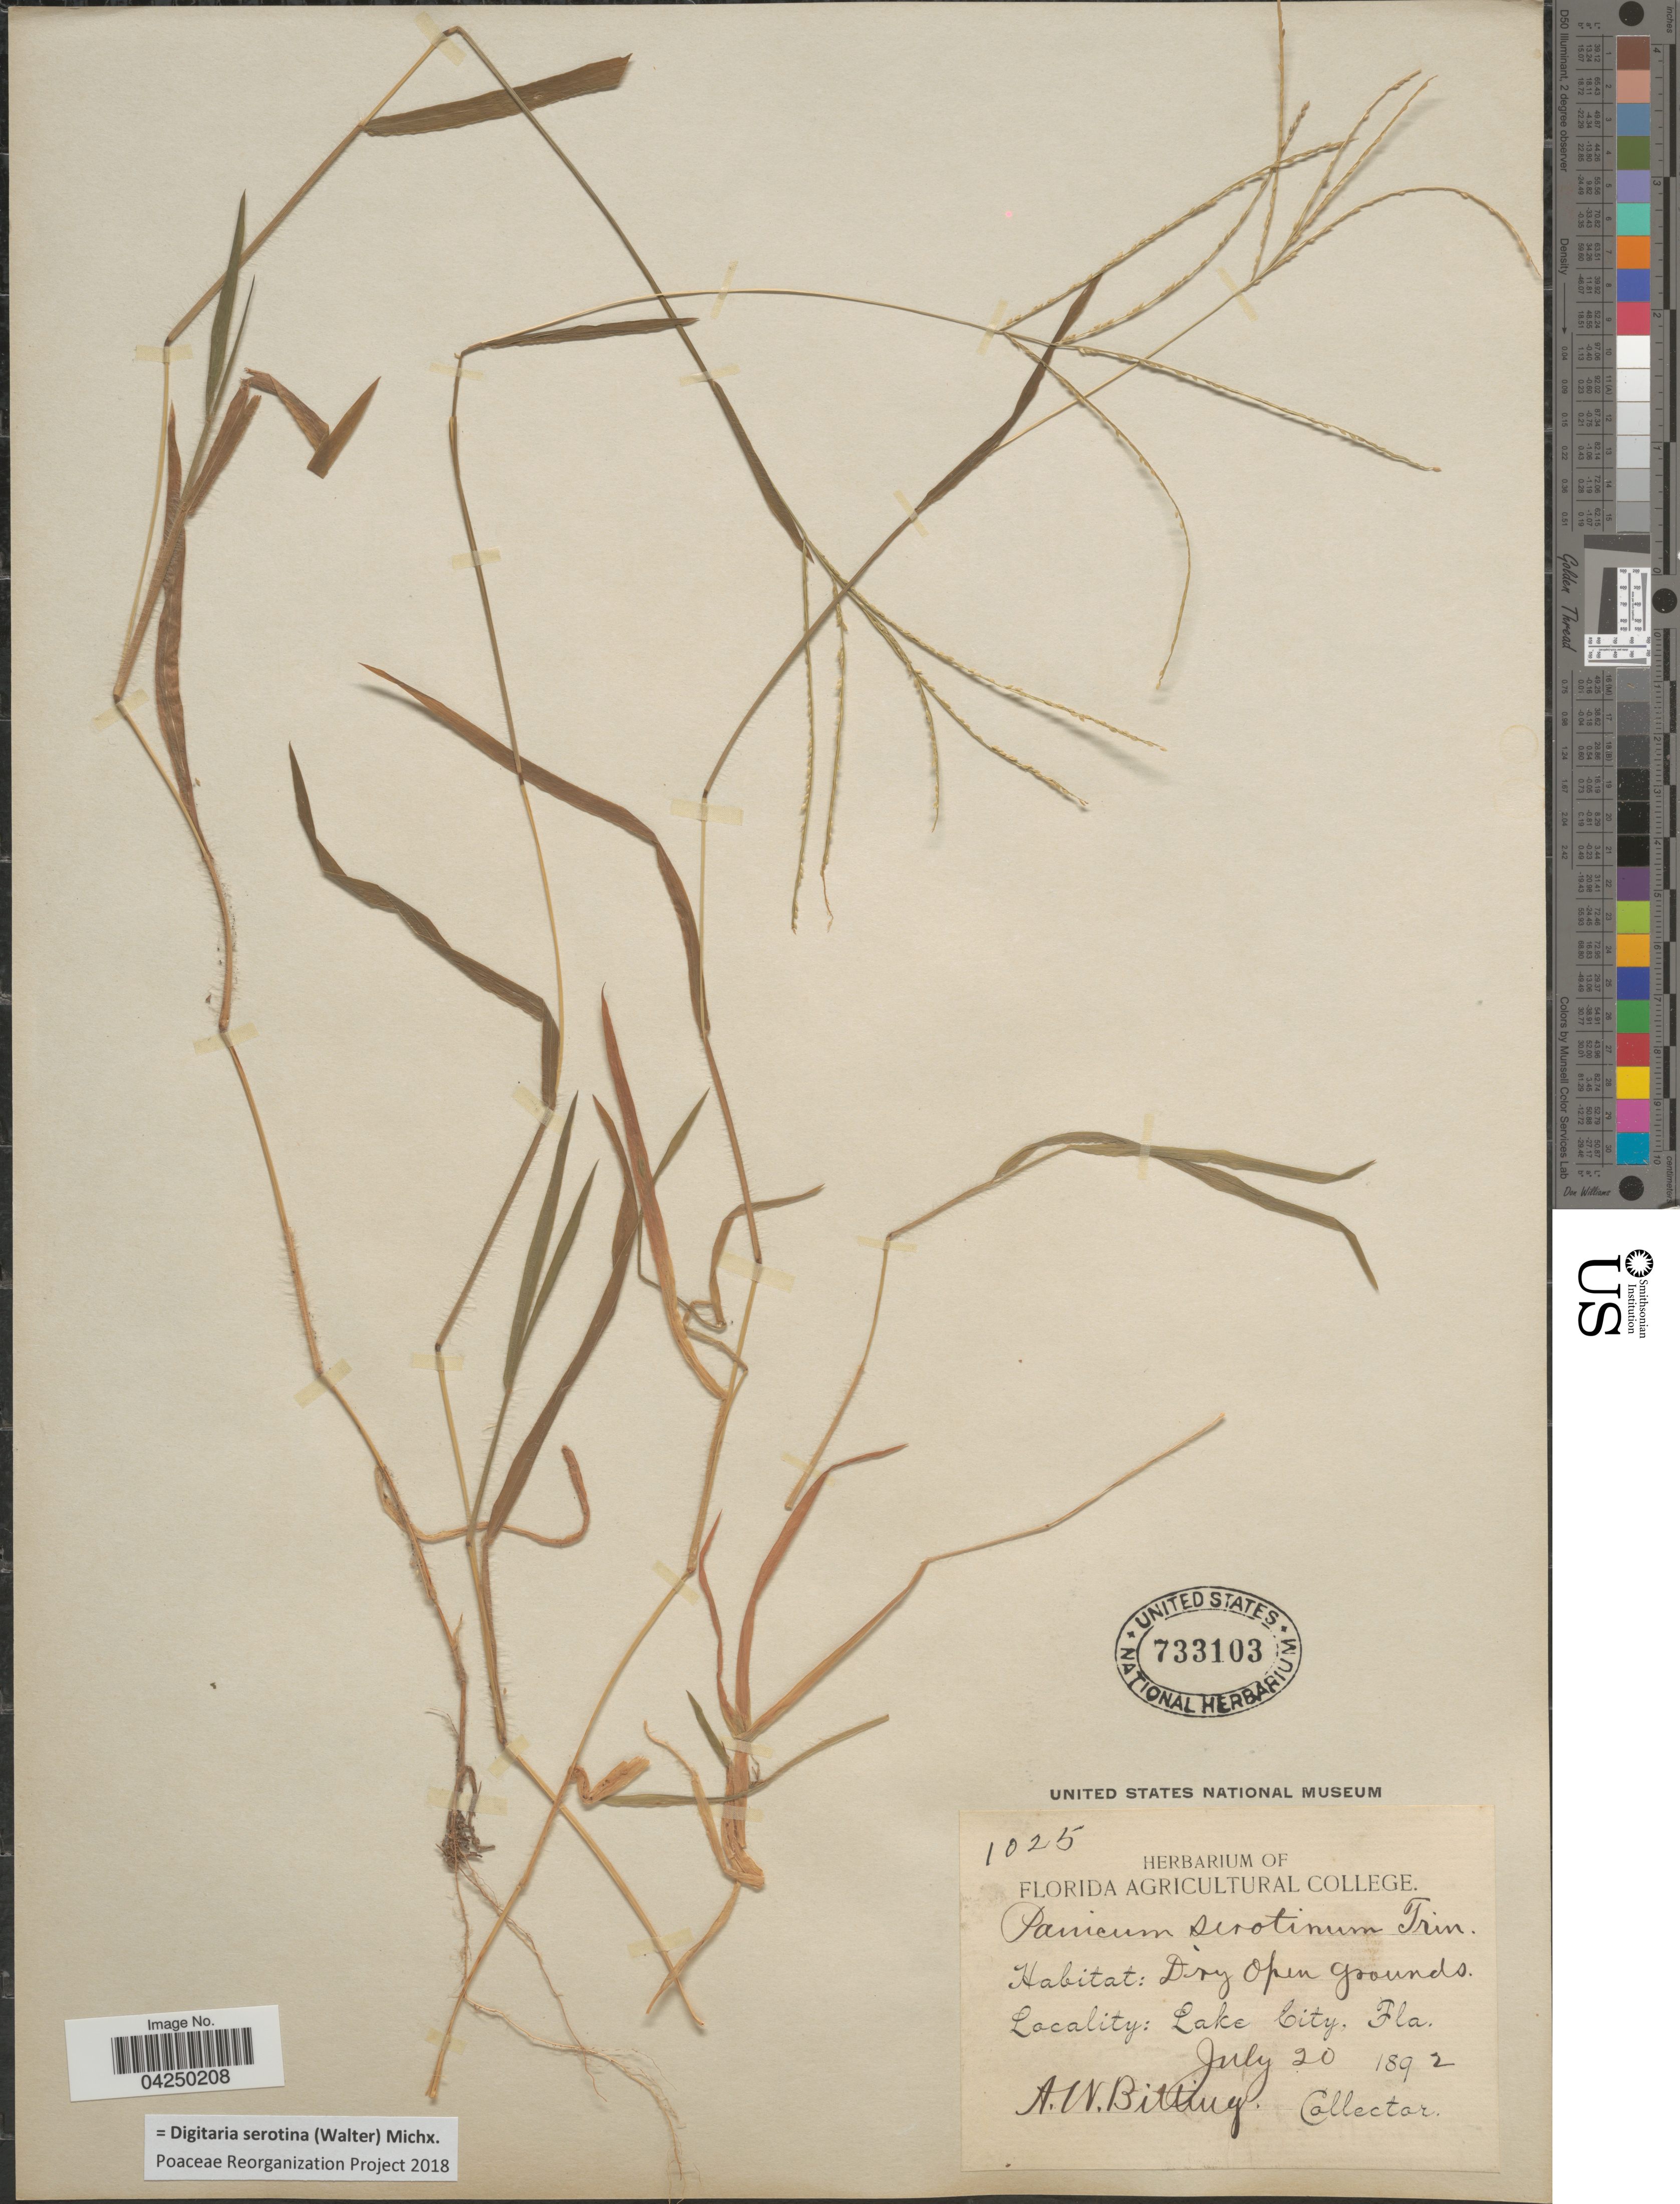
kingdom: Plantae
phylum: Tracheophyta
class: Liliopsida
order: Poales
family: Poaceae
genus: Digitaria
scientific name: Digitaria serotina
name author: (Walter) Michx.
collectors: A. Bitting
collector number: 1025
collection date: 1892-07-20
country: United States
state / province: Florida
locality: Dry open grounds. Lake City.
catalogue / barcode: US 733103